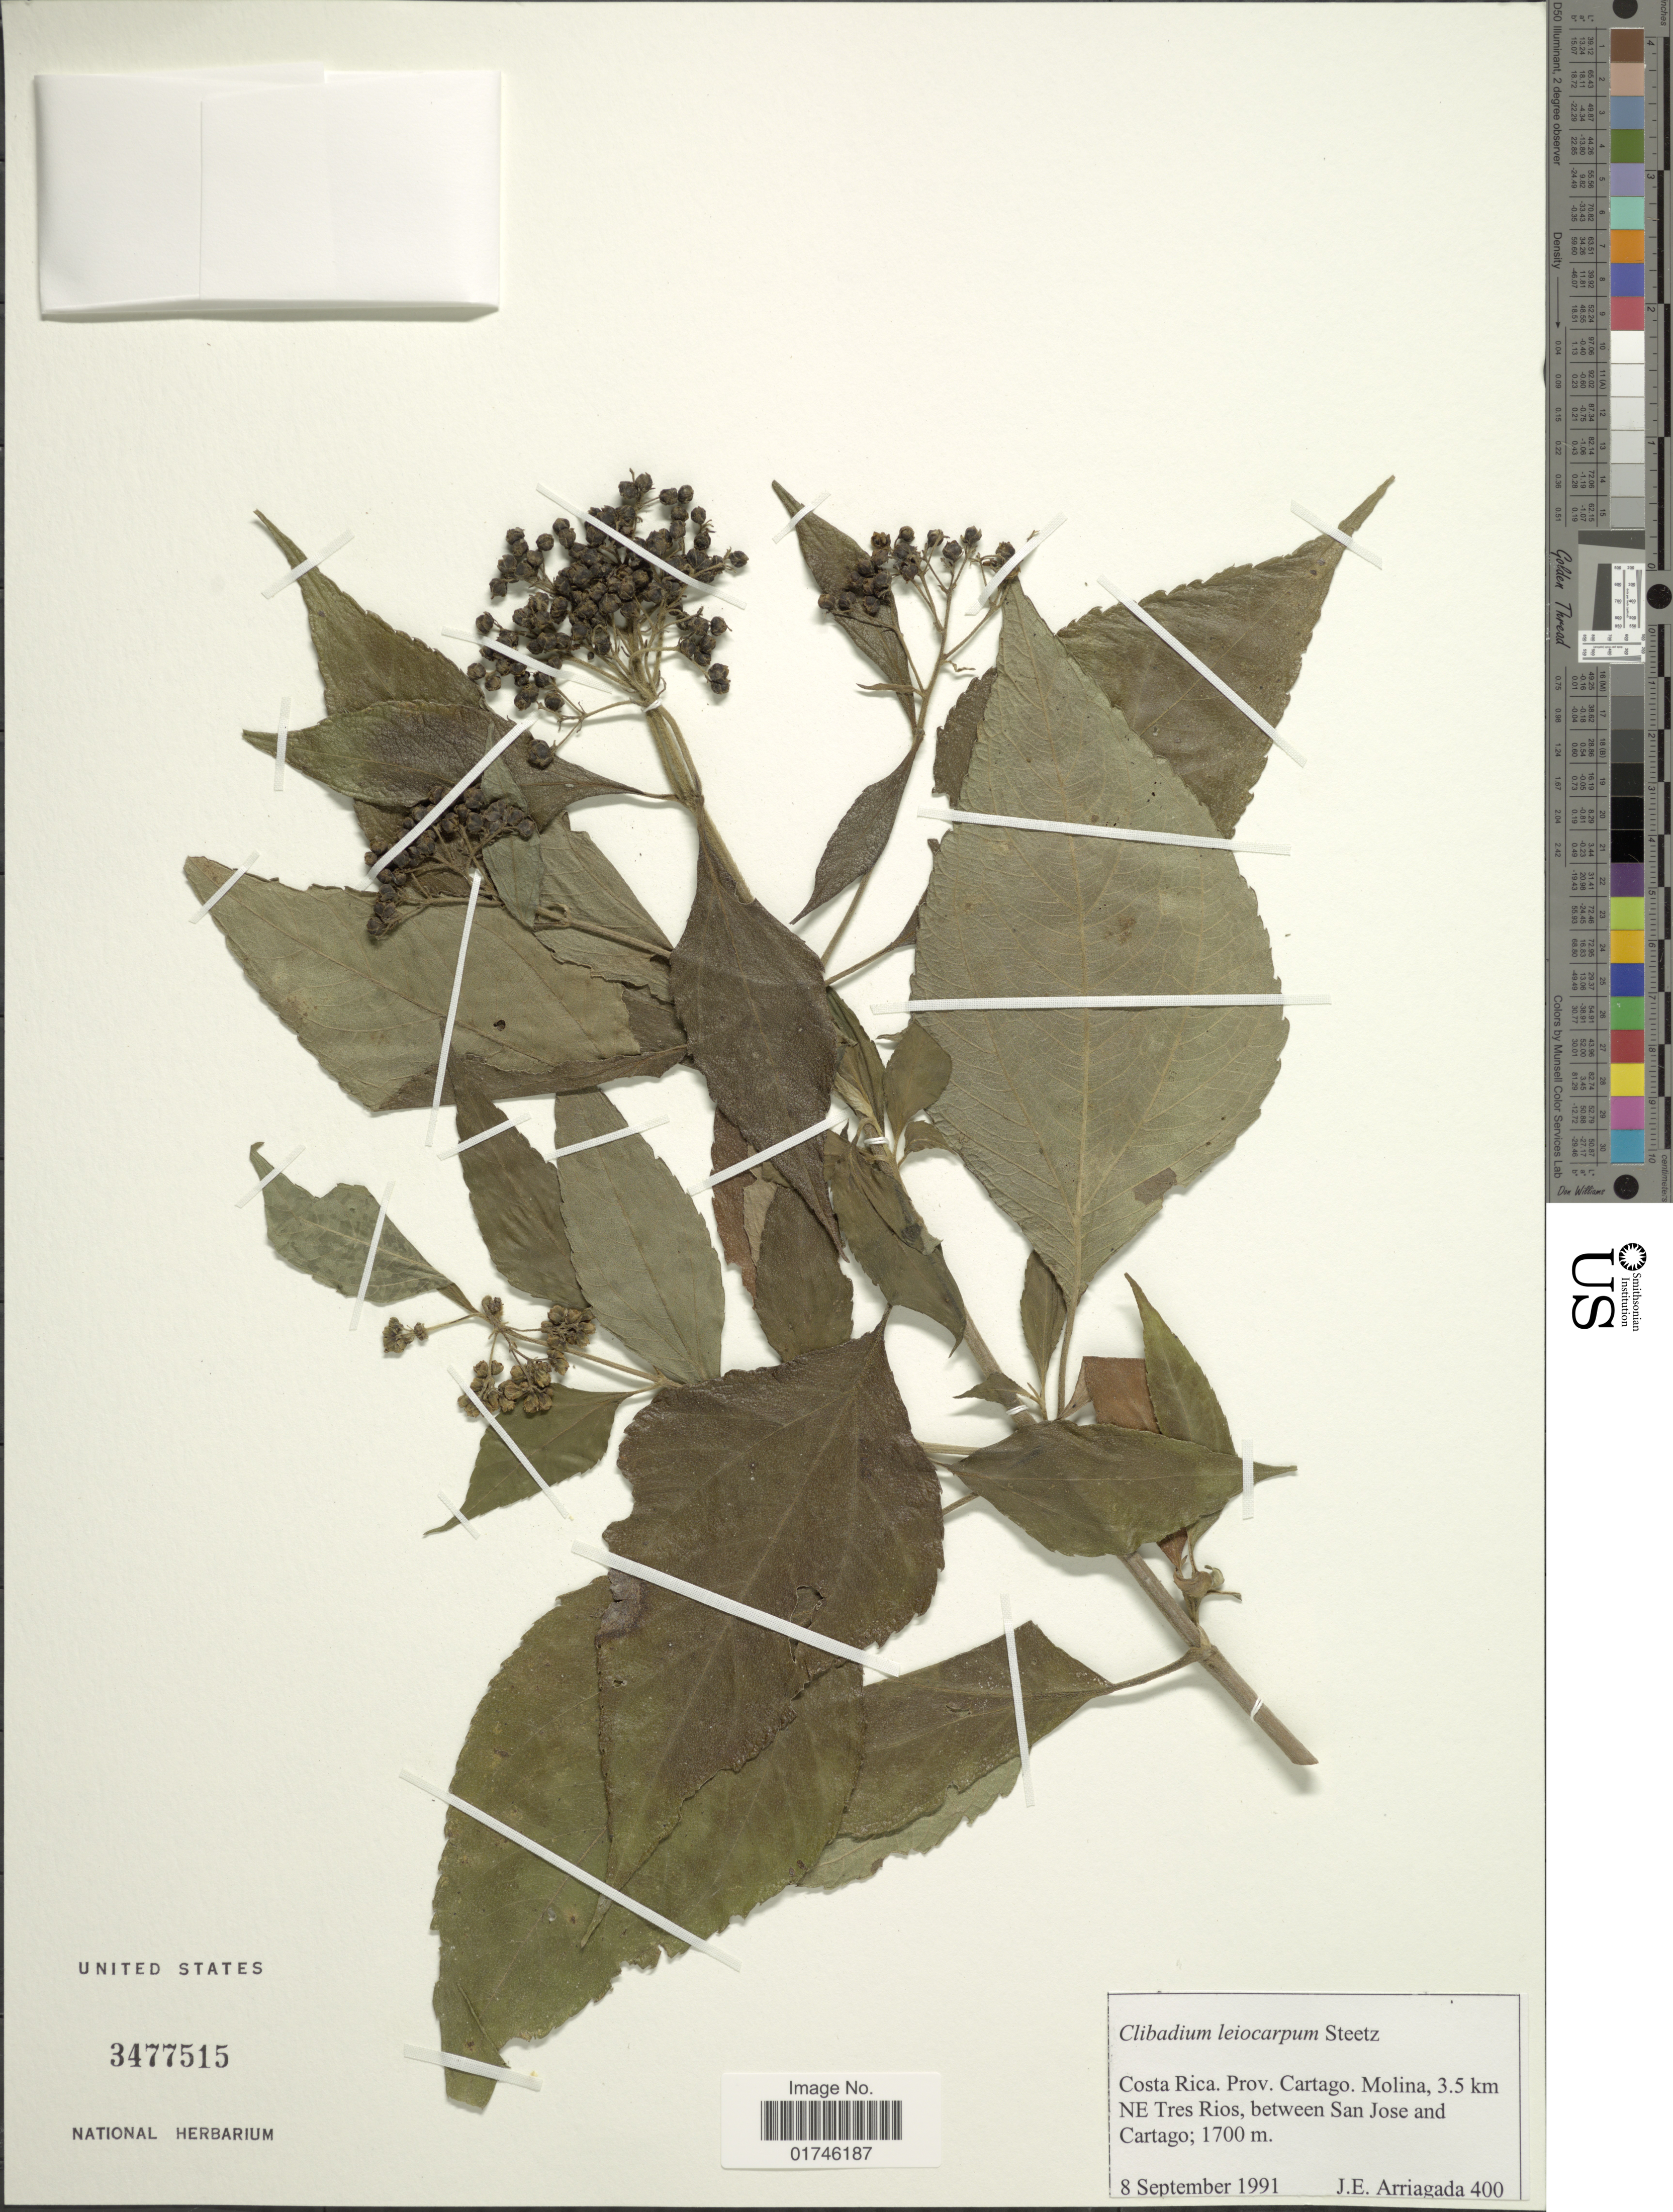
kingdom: Plantae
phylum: Tracheophyta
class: Magnoliopsida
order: Asterales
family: Asteraceae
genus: Clibadium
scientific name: Clibadium leiocarpum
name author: Steetz in Seem.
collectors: J. Arriagada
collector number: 400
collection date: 1991-09-08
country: Costa Rica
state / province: Cartago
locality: Costa Rica, Prov. Cartago. Molina , 3.5 km NE Tres Rio, between San Jose and Cartago.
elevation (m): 1700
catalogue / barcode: US 3477515